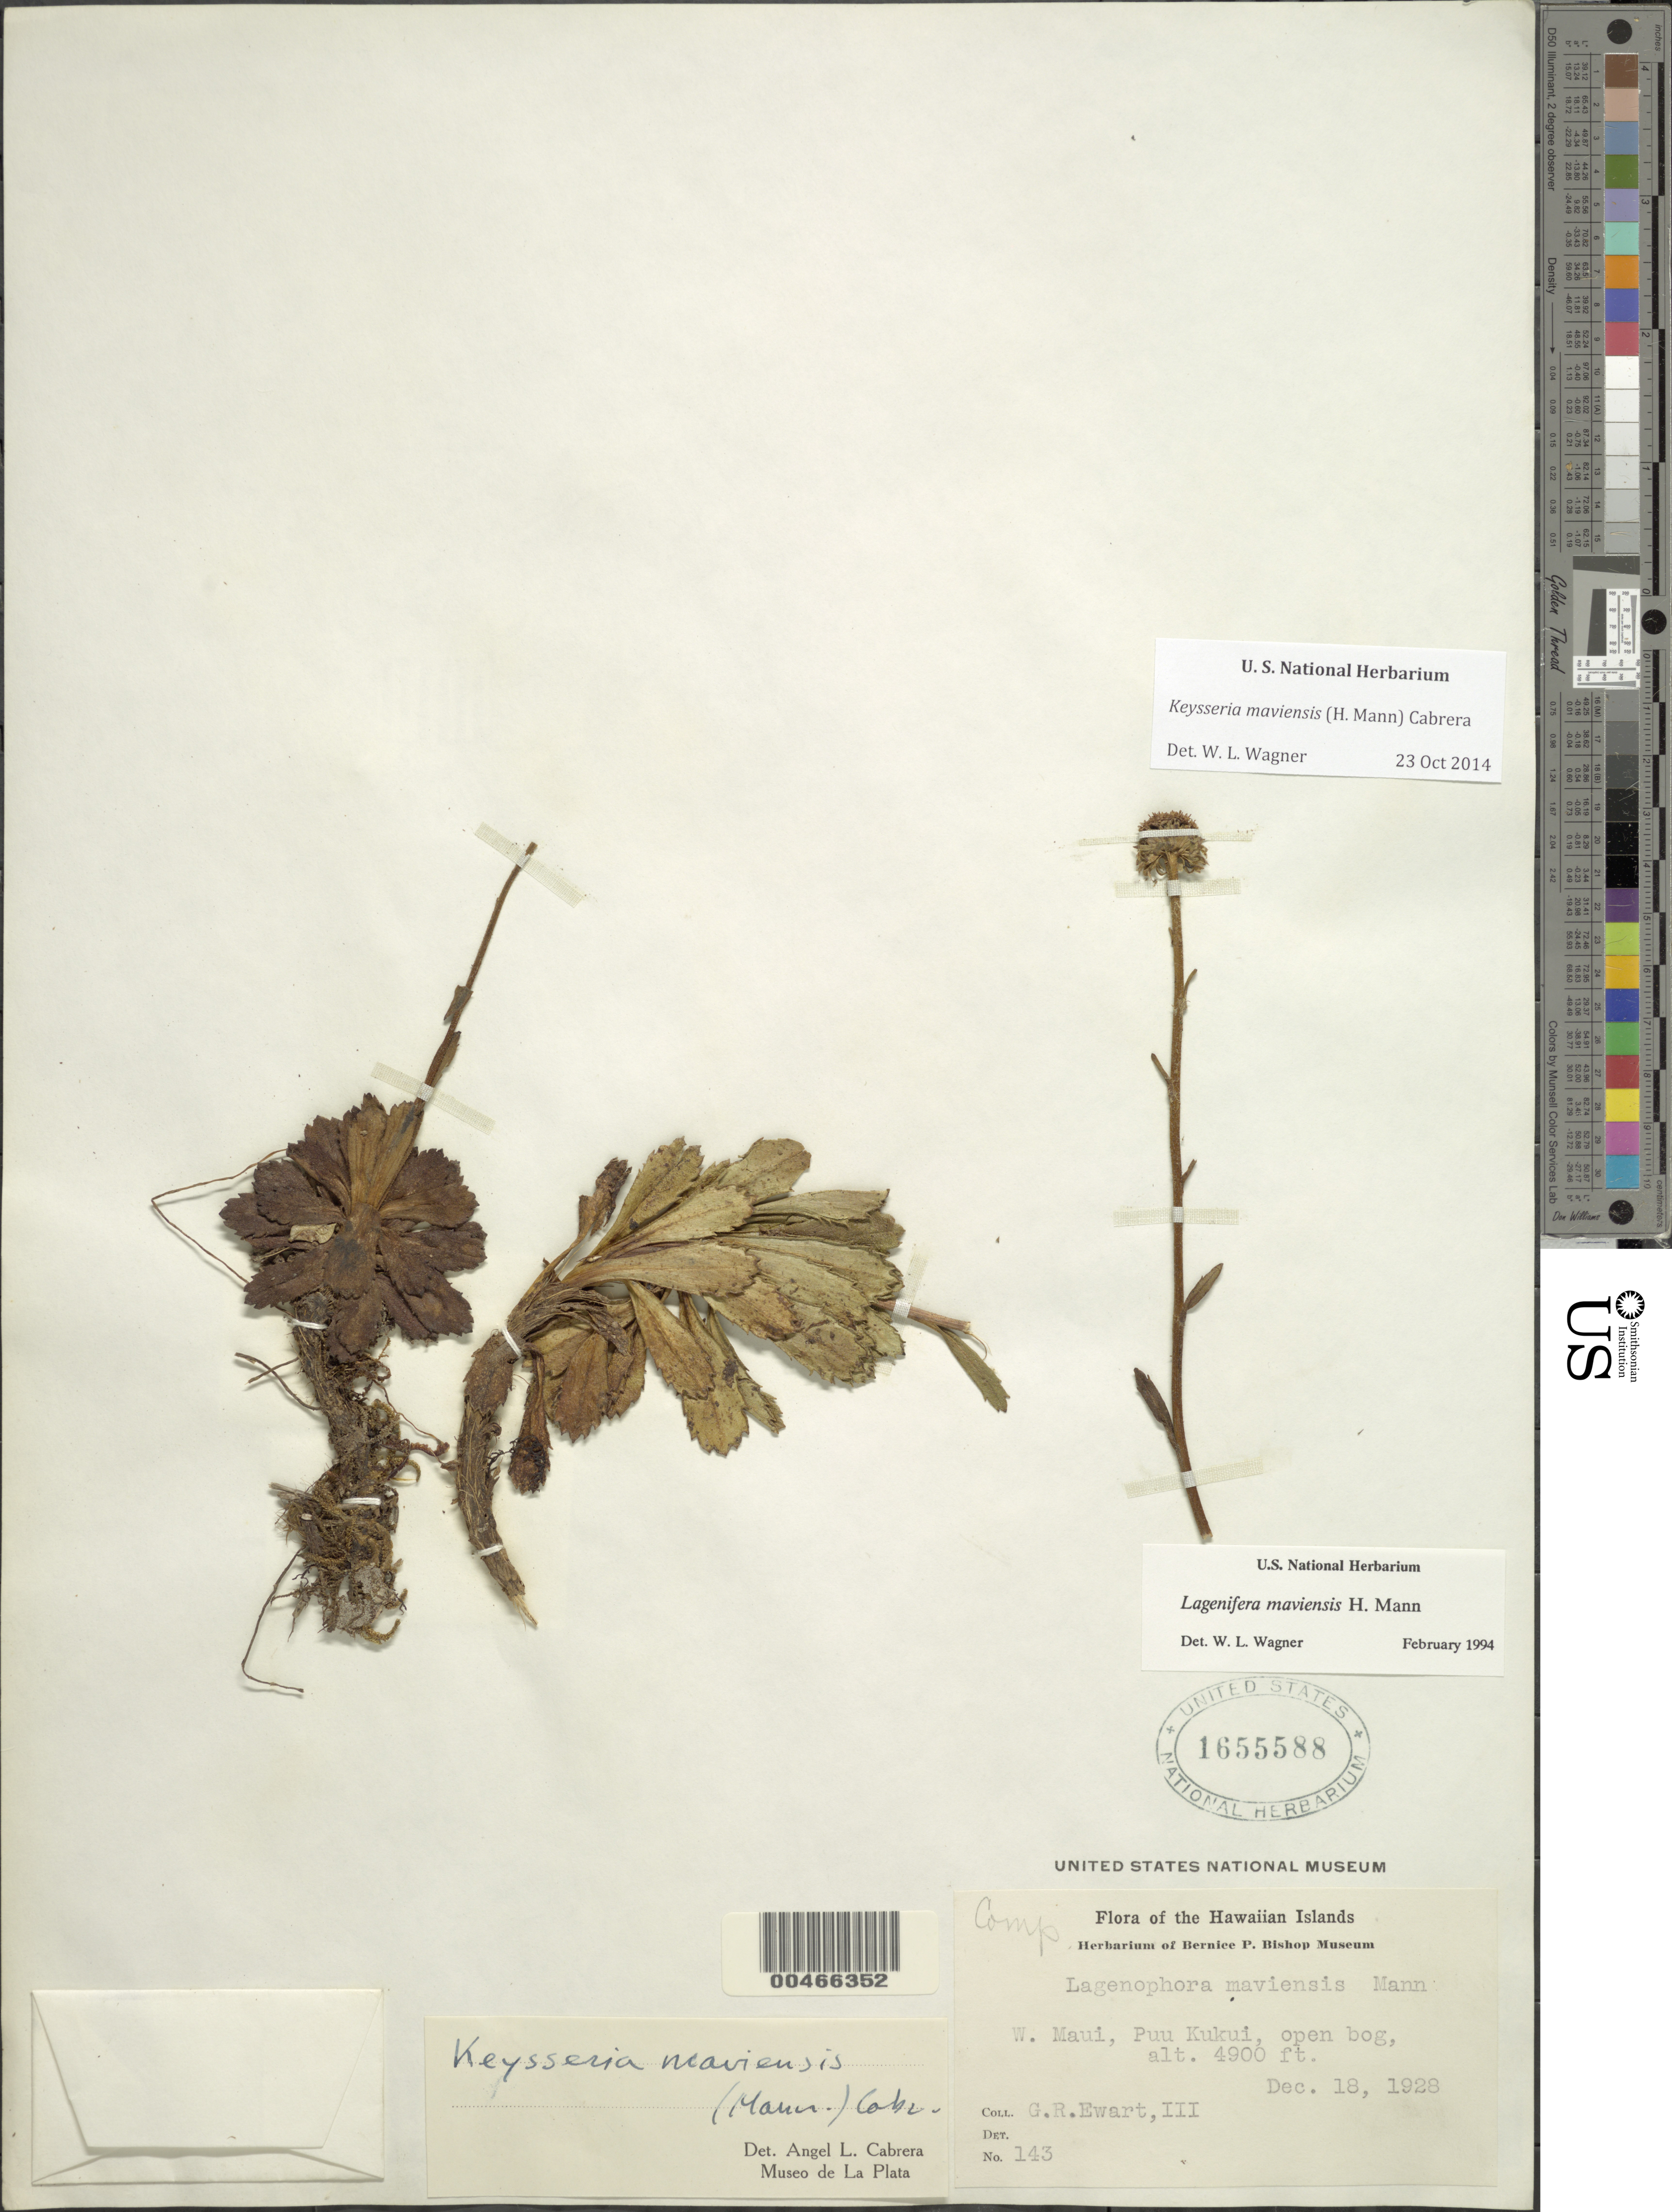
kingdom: Plantae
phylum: Tracheophyta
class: Magnoliopsida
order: Asterales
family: Asteraceae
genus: Keysseria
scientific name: Keysseria maviensis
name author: (H. Mann) Cabrera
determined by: Wagner, W. L., (BOT), Smithsonian Institution - National Museum of Natural History (UNITED STATES)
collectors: G. Ewart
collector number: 143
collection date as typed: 18 Dec 1928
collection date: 1928-12-18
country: United States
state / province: Hawaii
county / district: Maui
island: Maui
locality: W Maui, Puu Kukui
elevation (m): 1494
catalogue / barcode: US 1655588